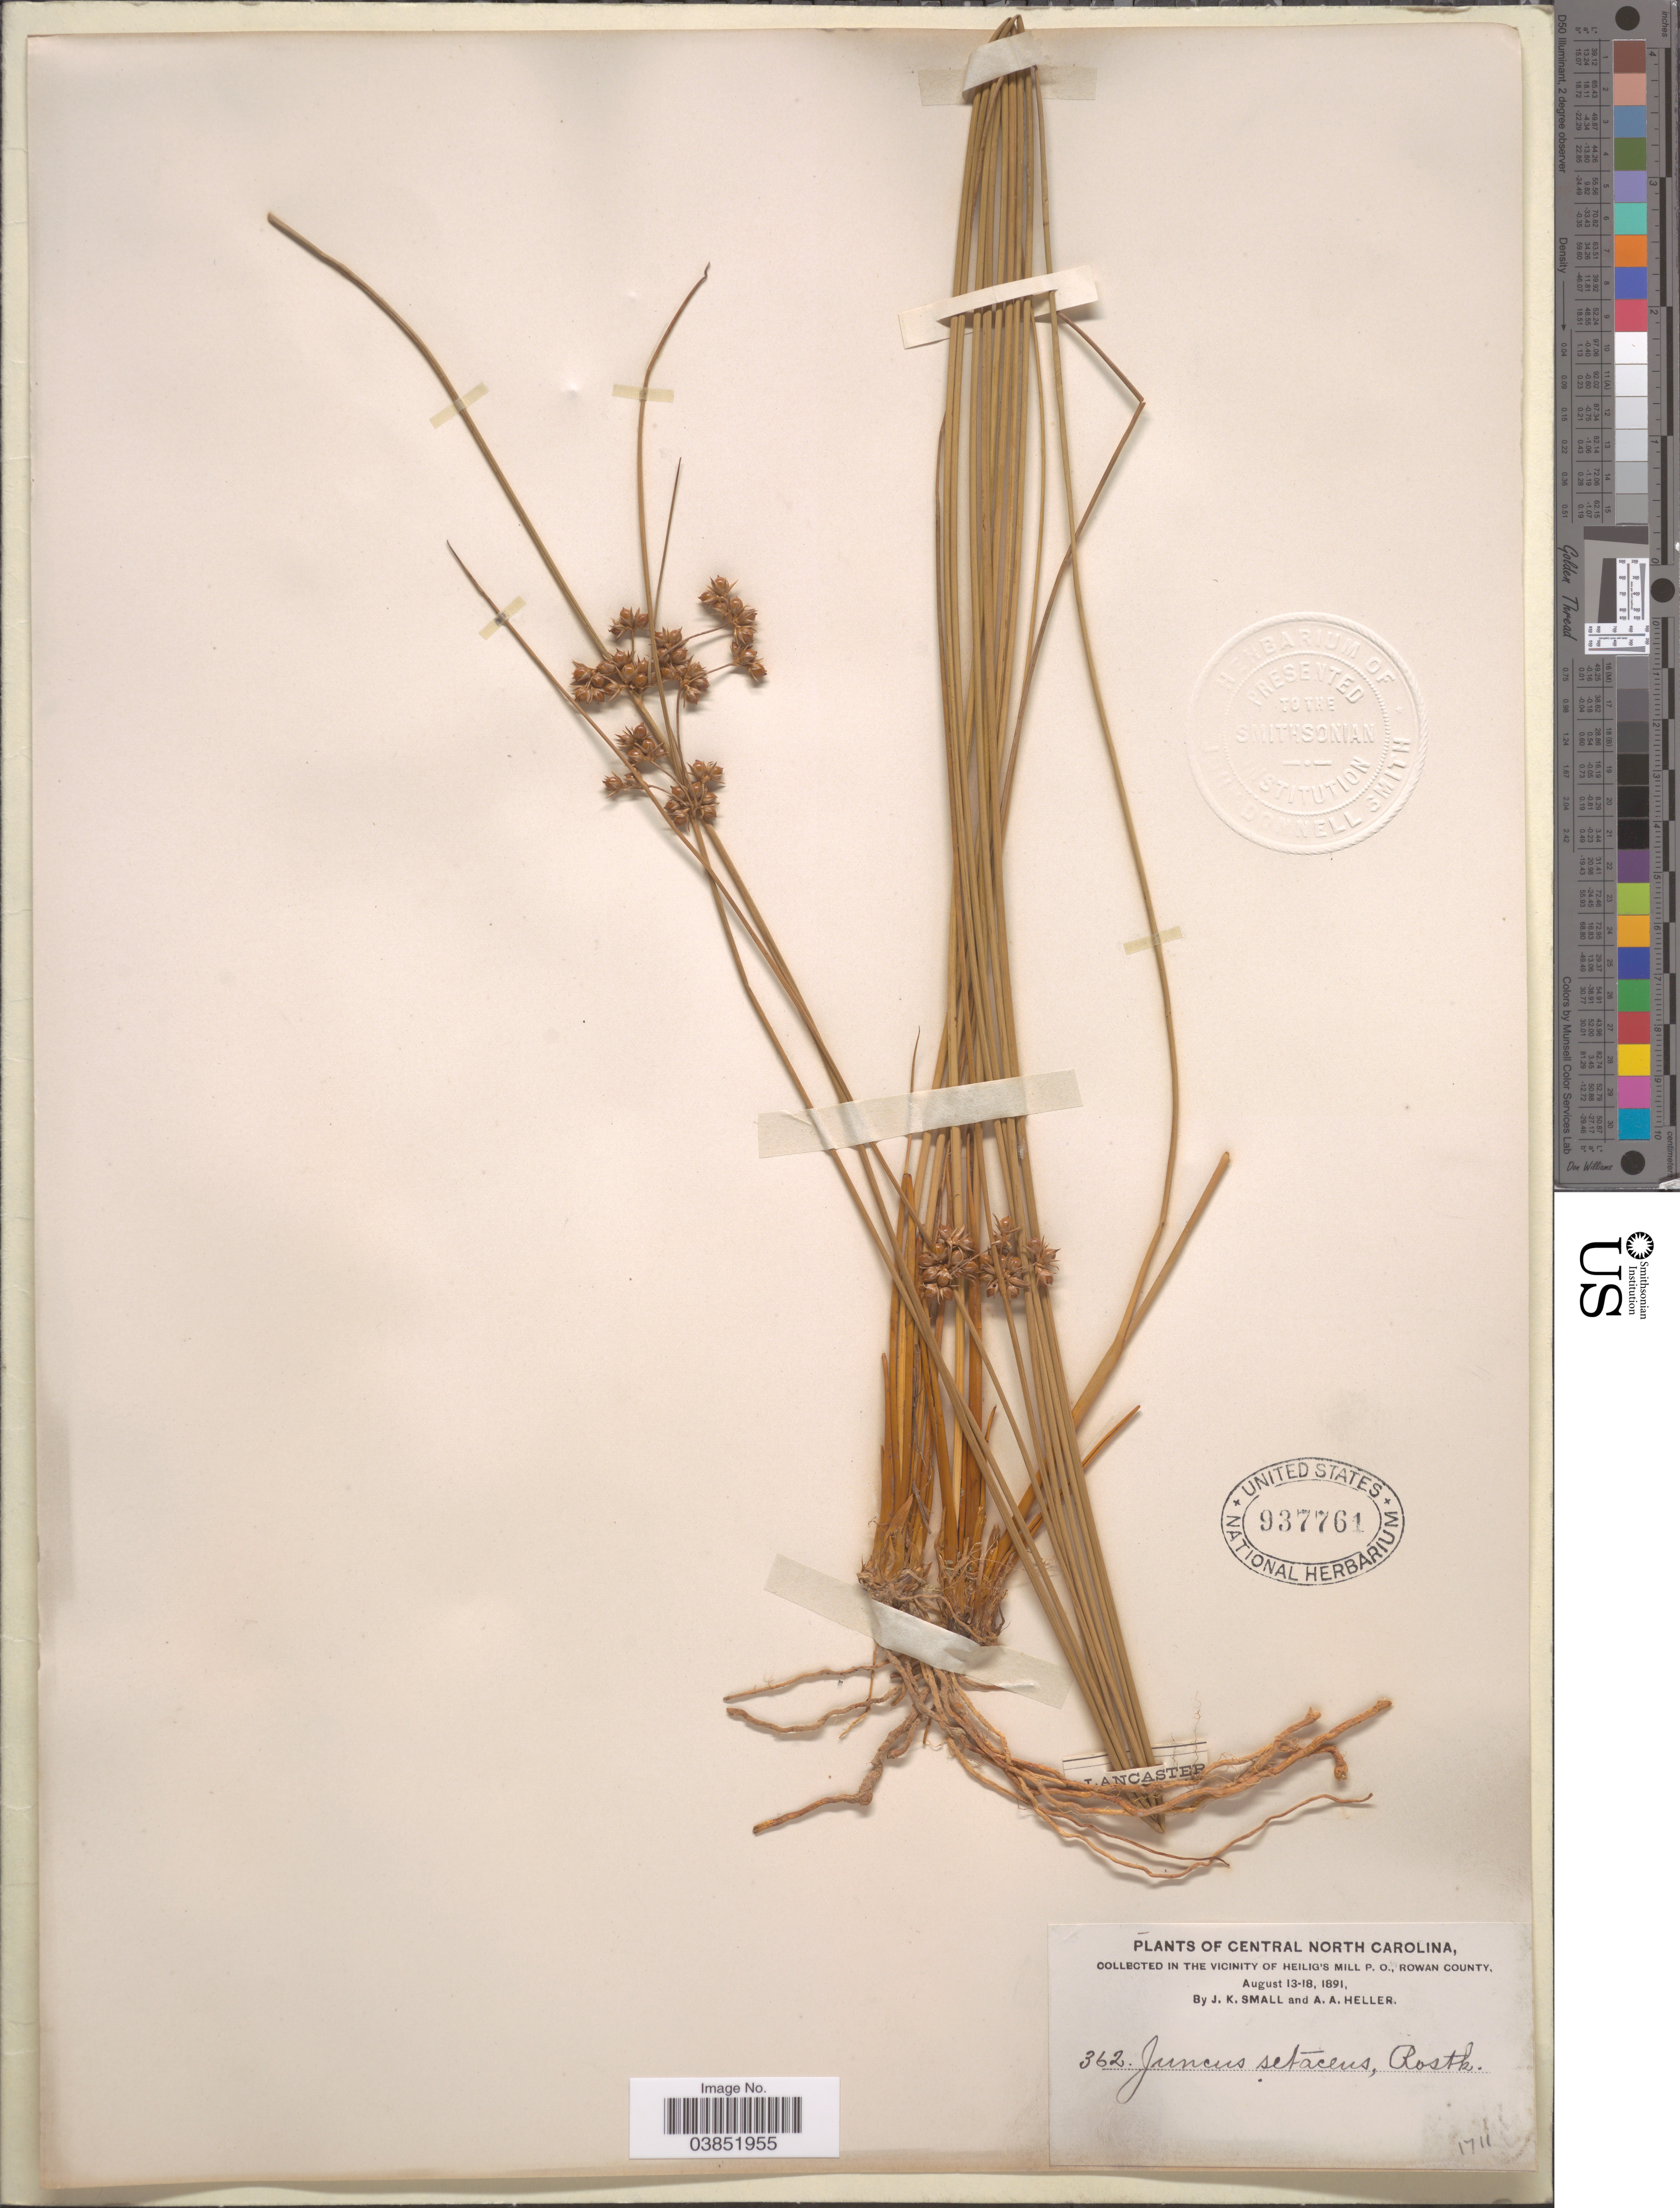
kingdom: Plantae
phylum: Tracheophyta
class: Liliopsida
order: Poales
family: Juncaceae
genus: Juncus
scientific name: Juncus coriaceus Mack.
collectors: J. K. Small & A. A. Heller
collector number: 362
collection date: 1891-08-13/1891-08-18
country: United States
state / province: North Carolina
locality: Central North Carolina. In the vicinity of Heilig's Mill P.O., Rowan County.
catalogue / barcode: US 937761